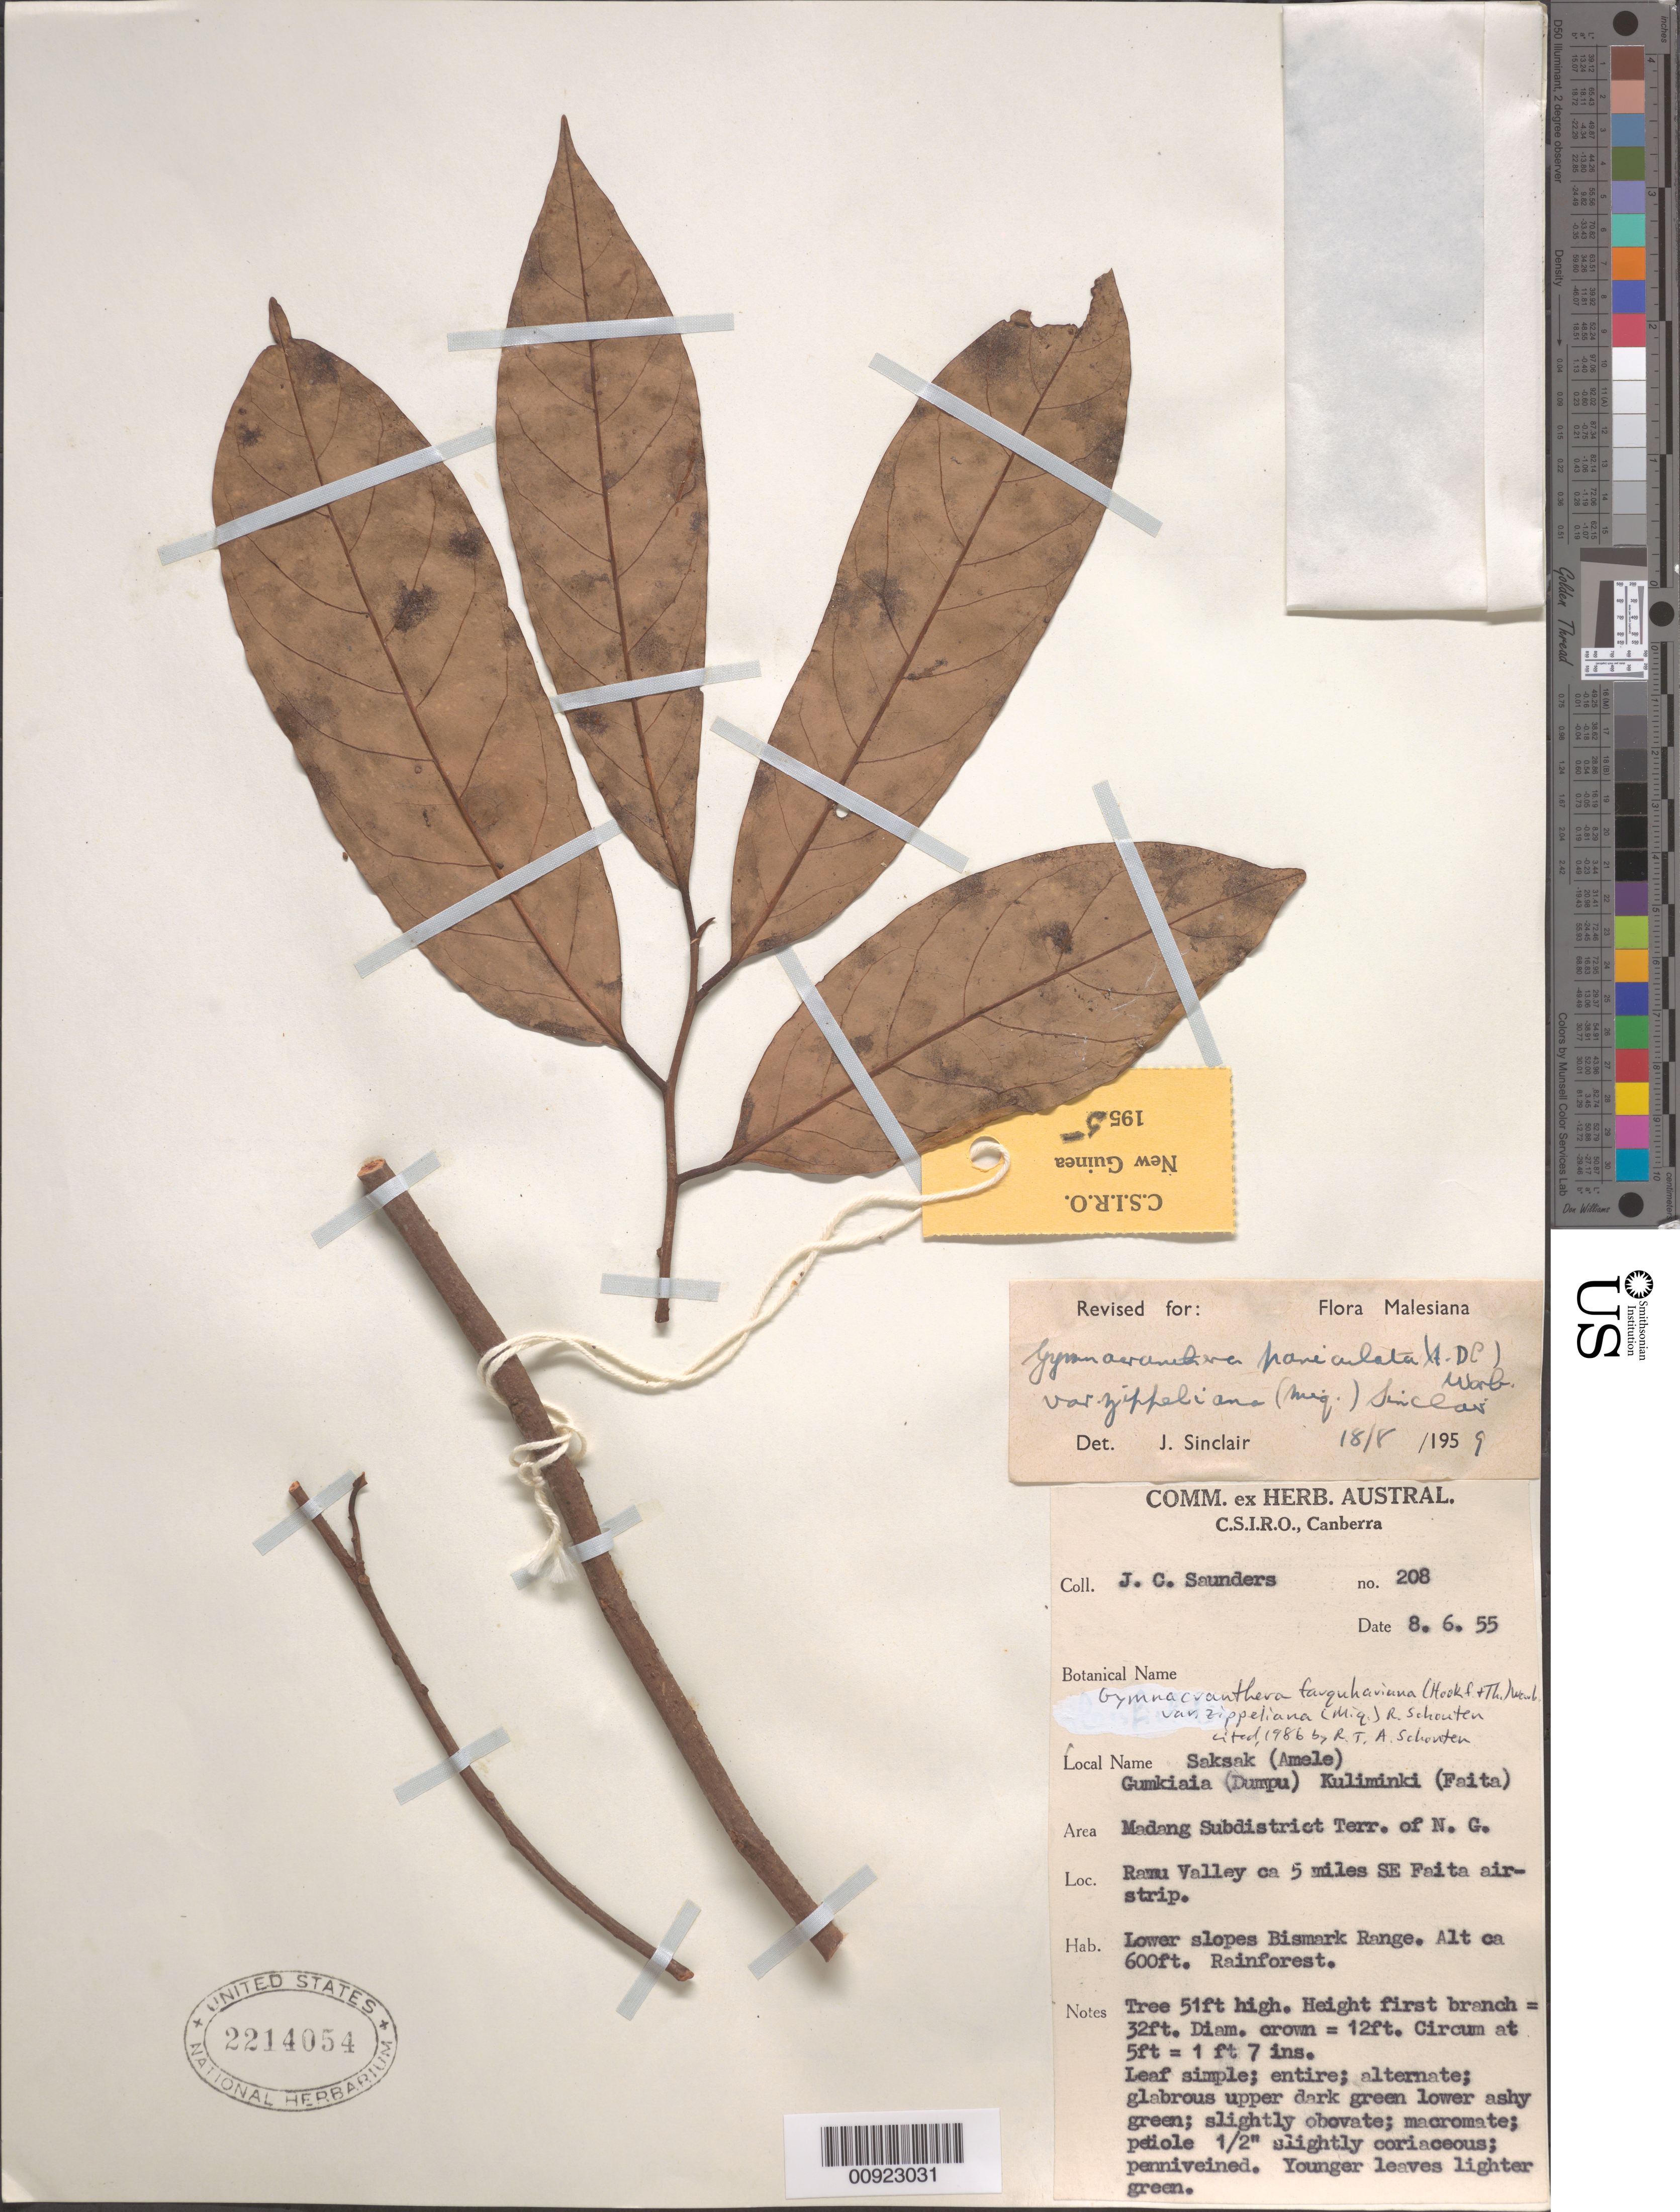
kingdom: Plantae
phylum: Tracheophyta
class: Magnoliopsida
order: Magnoliales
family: Myristicaceae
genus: Gymnacranthera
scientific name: Gymnacranthera farquhariana var. zippeliana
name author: (Miq.) R.T.A. Schouten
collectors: D. Saunders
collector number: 208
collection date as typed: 08 Jun 1955 or 06 Aug 1955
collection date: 1955-06-08 or 1955-08-06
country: Papua New Guinea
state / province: Madang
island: New Guinea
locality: Ramu Valley ca 5 miles SE faita airstrip. Lower slopes Bismark Range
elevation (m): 183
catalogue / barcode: US 2214054